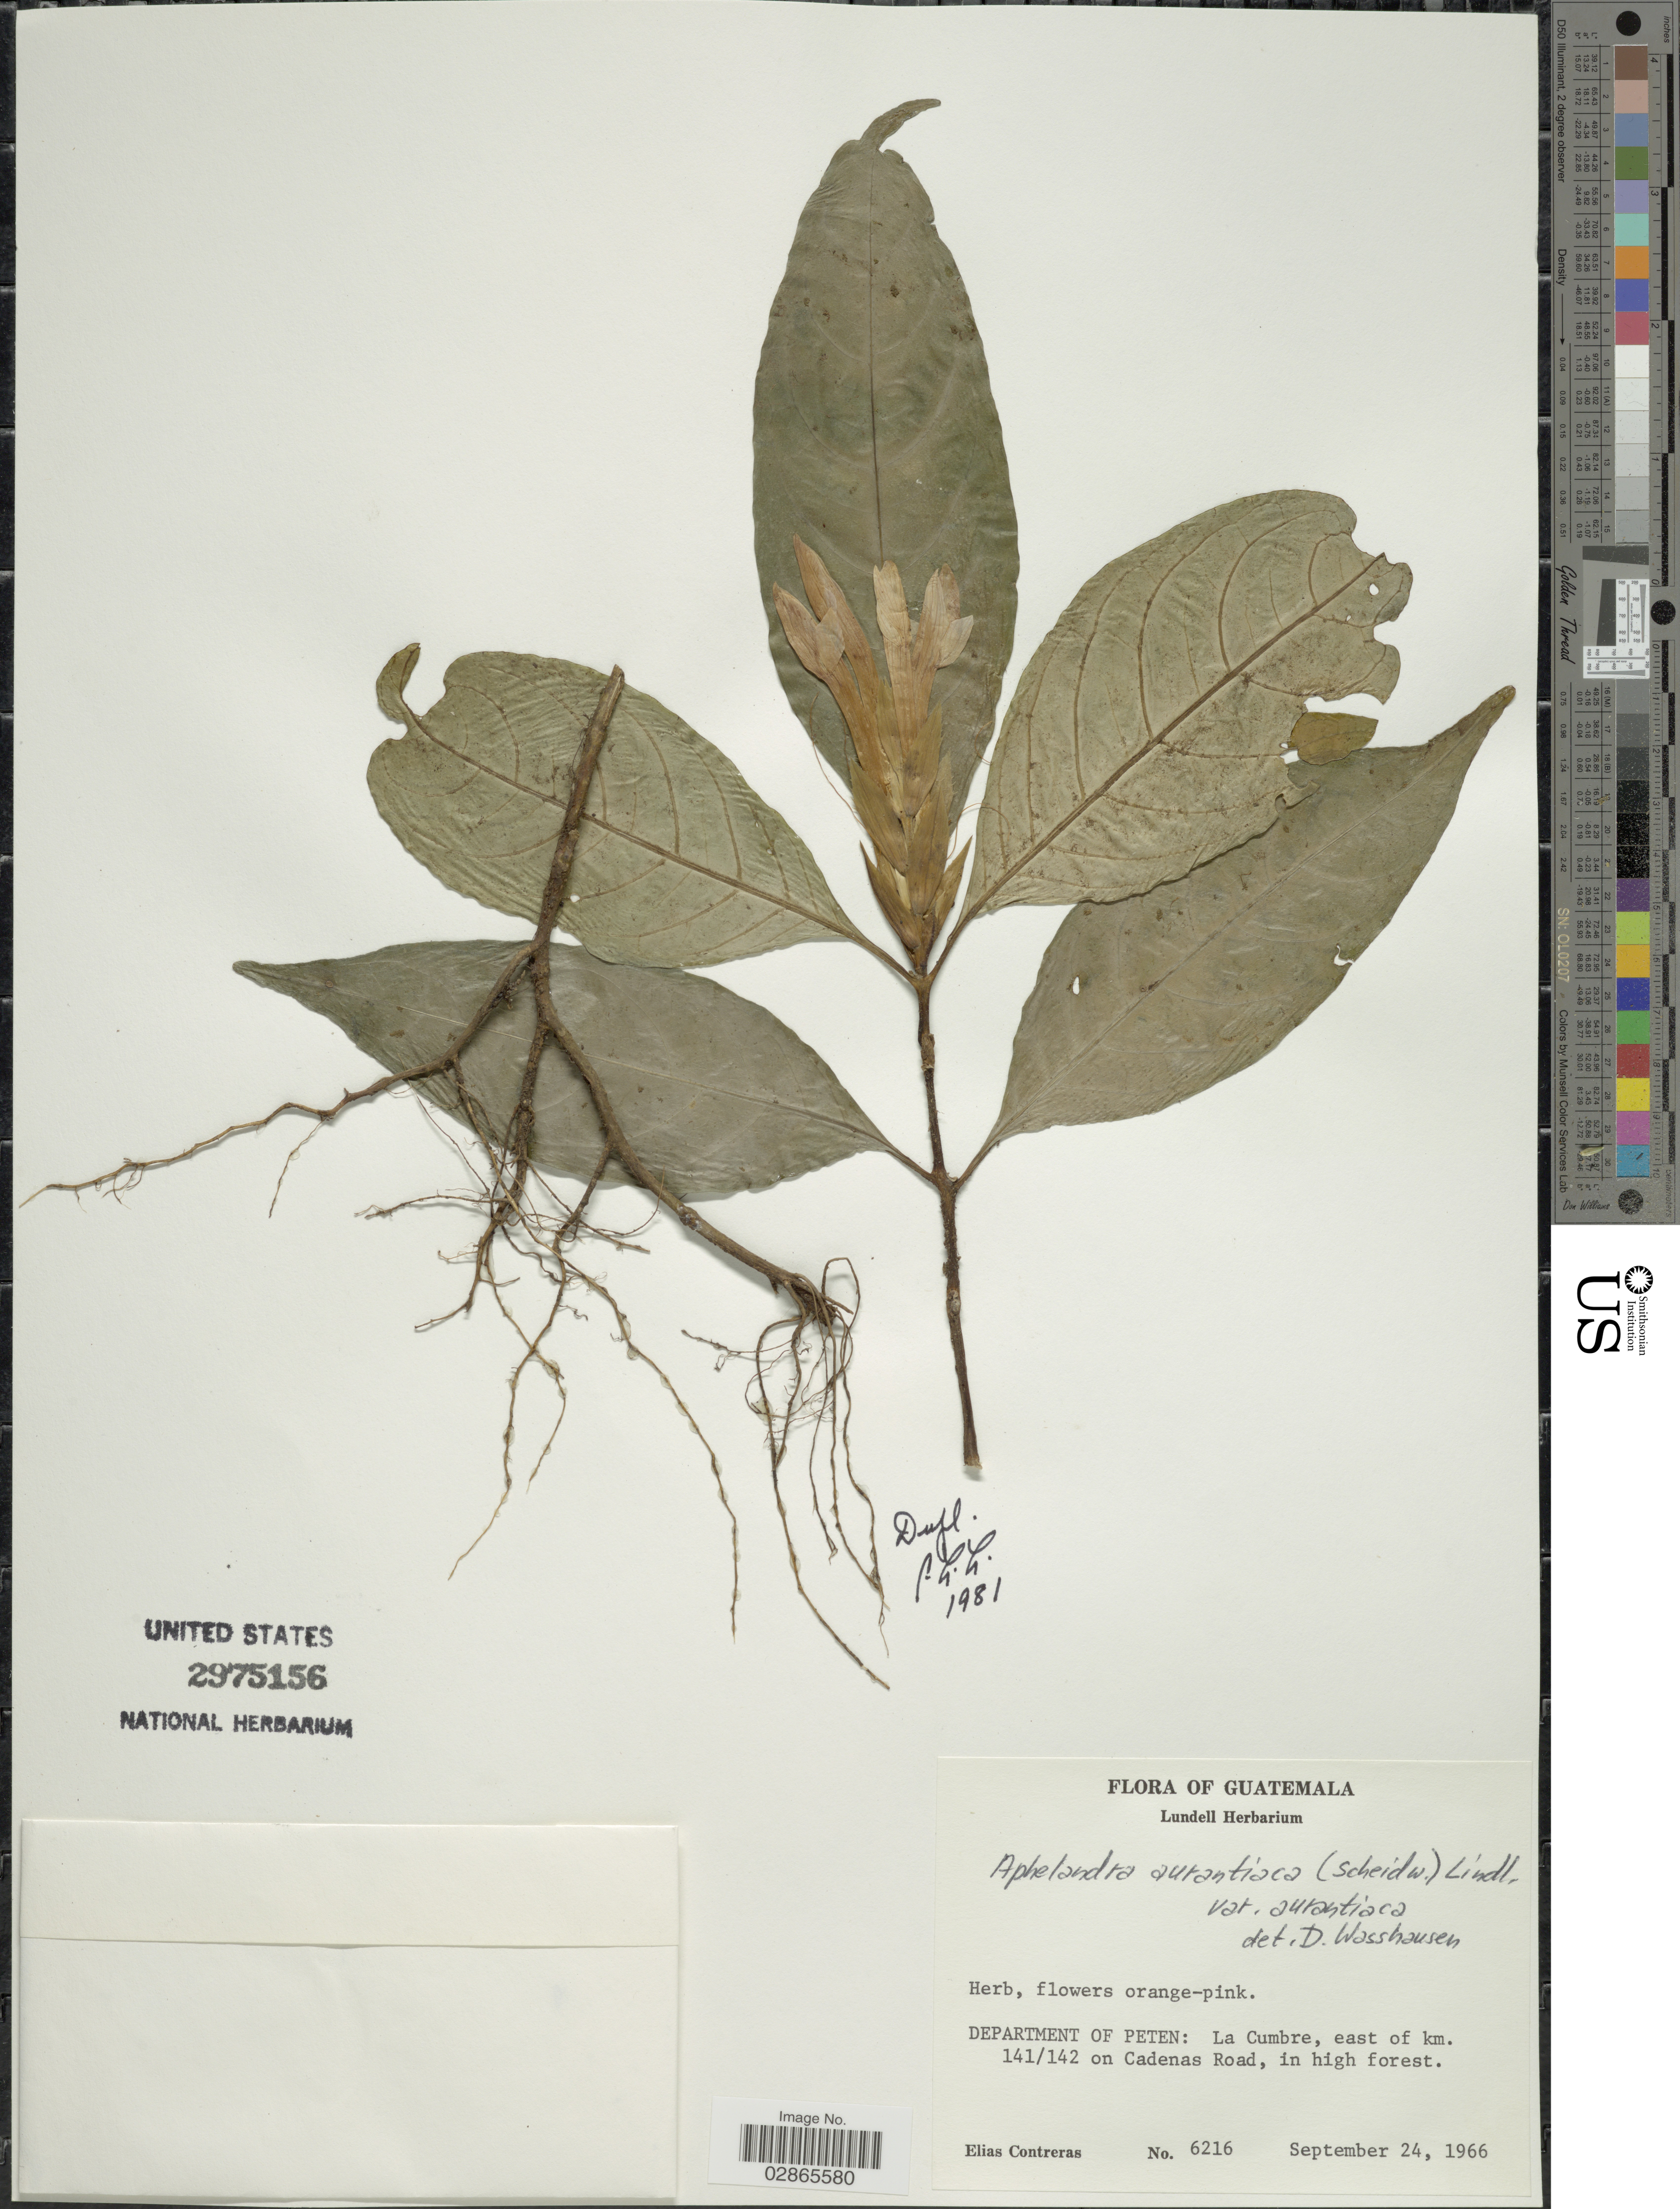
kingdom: Plantae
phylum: Tracheophyta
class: Magnoliopsida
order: Lamiales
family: Acanthaceae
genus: Aphelandra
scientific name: Aphelandra aurantiaca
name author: (Scheidw.) Lindl.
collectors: E. Contreras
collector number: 6216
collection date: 1966-09-24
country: Guatemala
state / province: El Petén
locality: Department of El Peten: La Cumbre, east of km. 141/142 on Cadenas Road.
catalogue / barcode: US 2975156